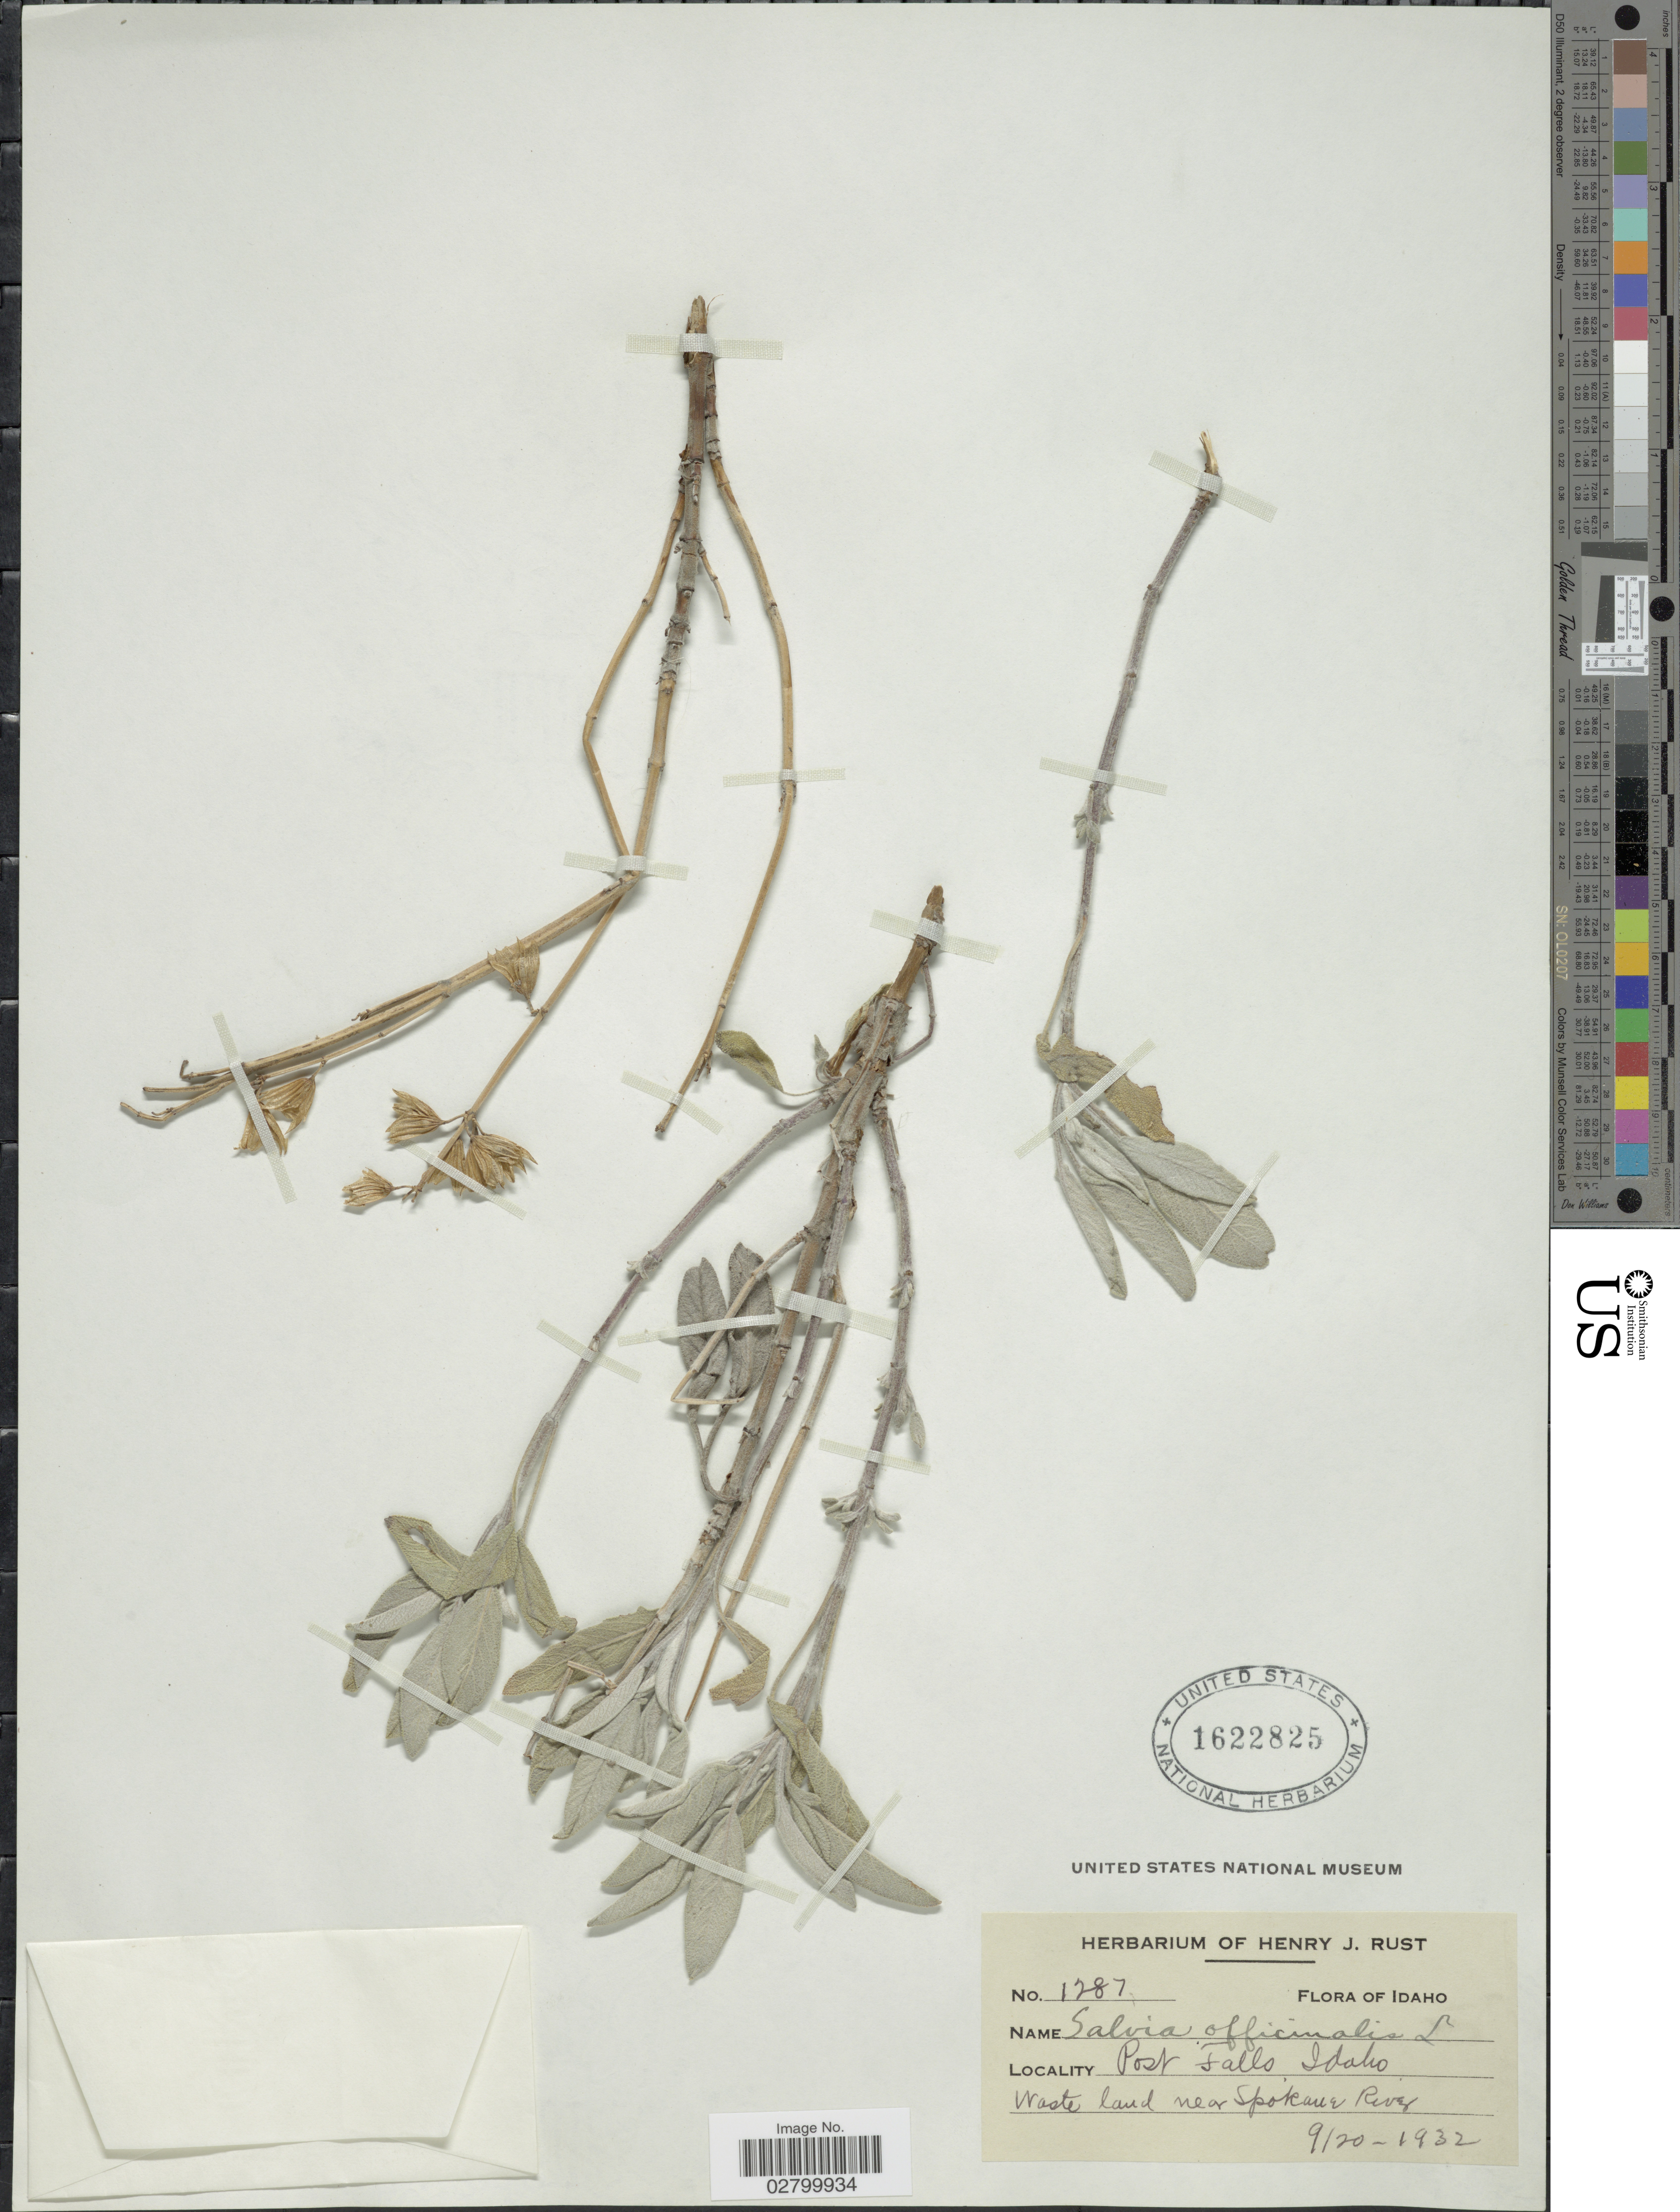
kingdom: Plantae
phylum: Tracheophyta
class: Magnoliopsida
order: Lamiales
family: Lamiaceae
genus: Salvia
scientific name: Salvia officinalis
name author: L.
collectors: ex herb. Henry J. Rust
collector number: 1287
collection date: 1932-09-20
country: United States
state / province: Idaho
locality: Post Falls Idaho. Waste land near Spokane River.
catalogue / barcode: US 1622825